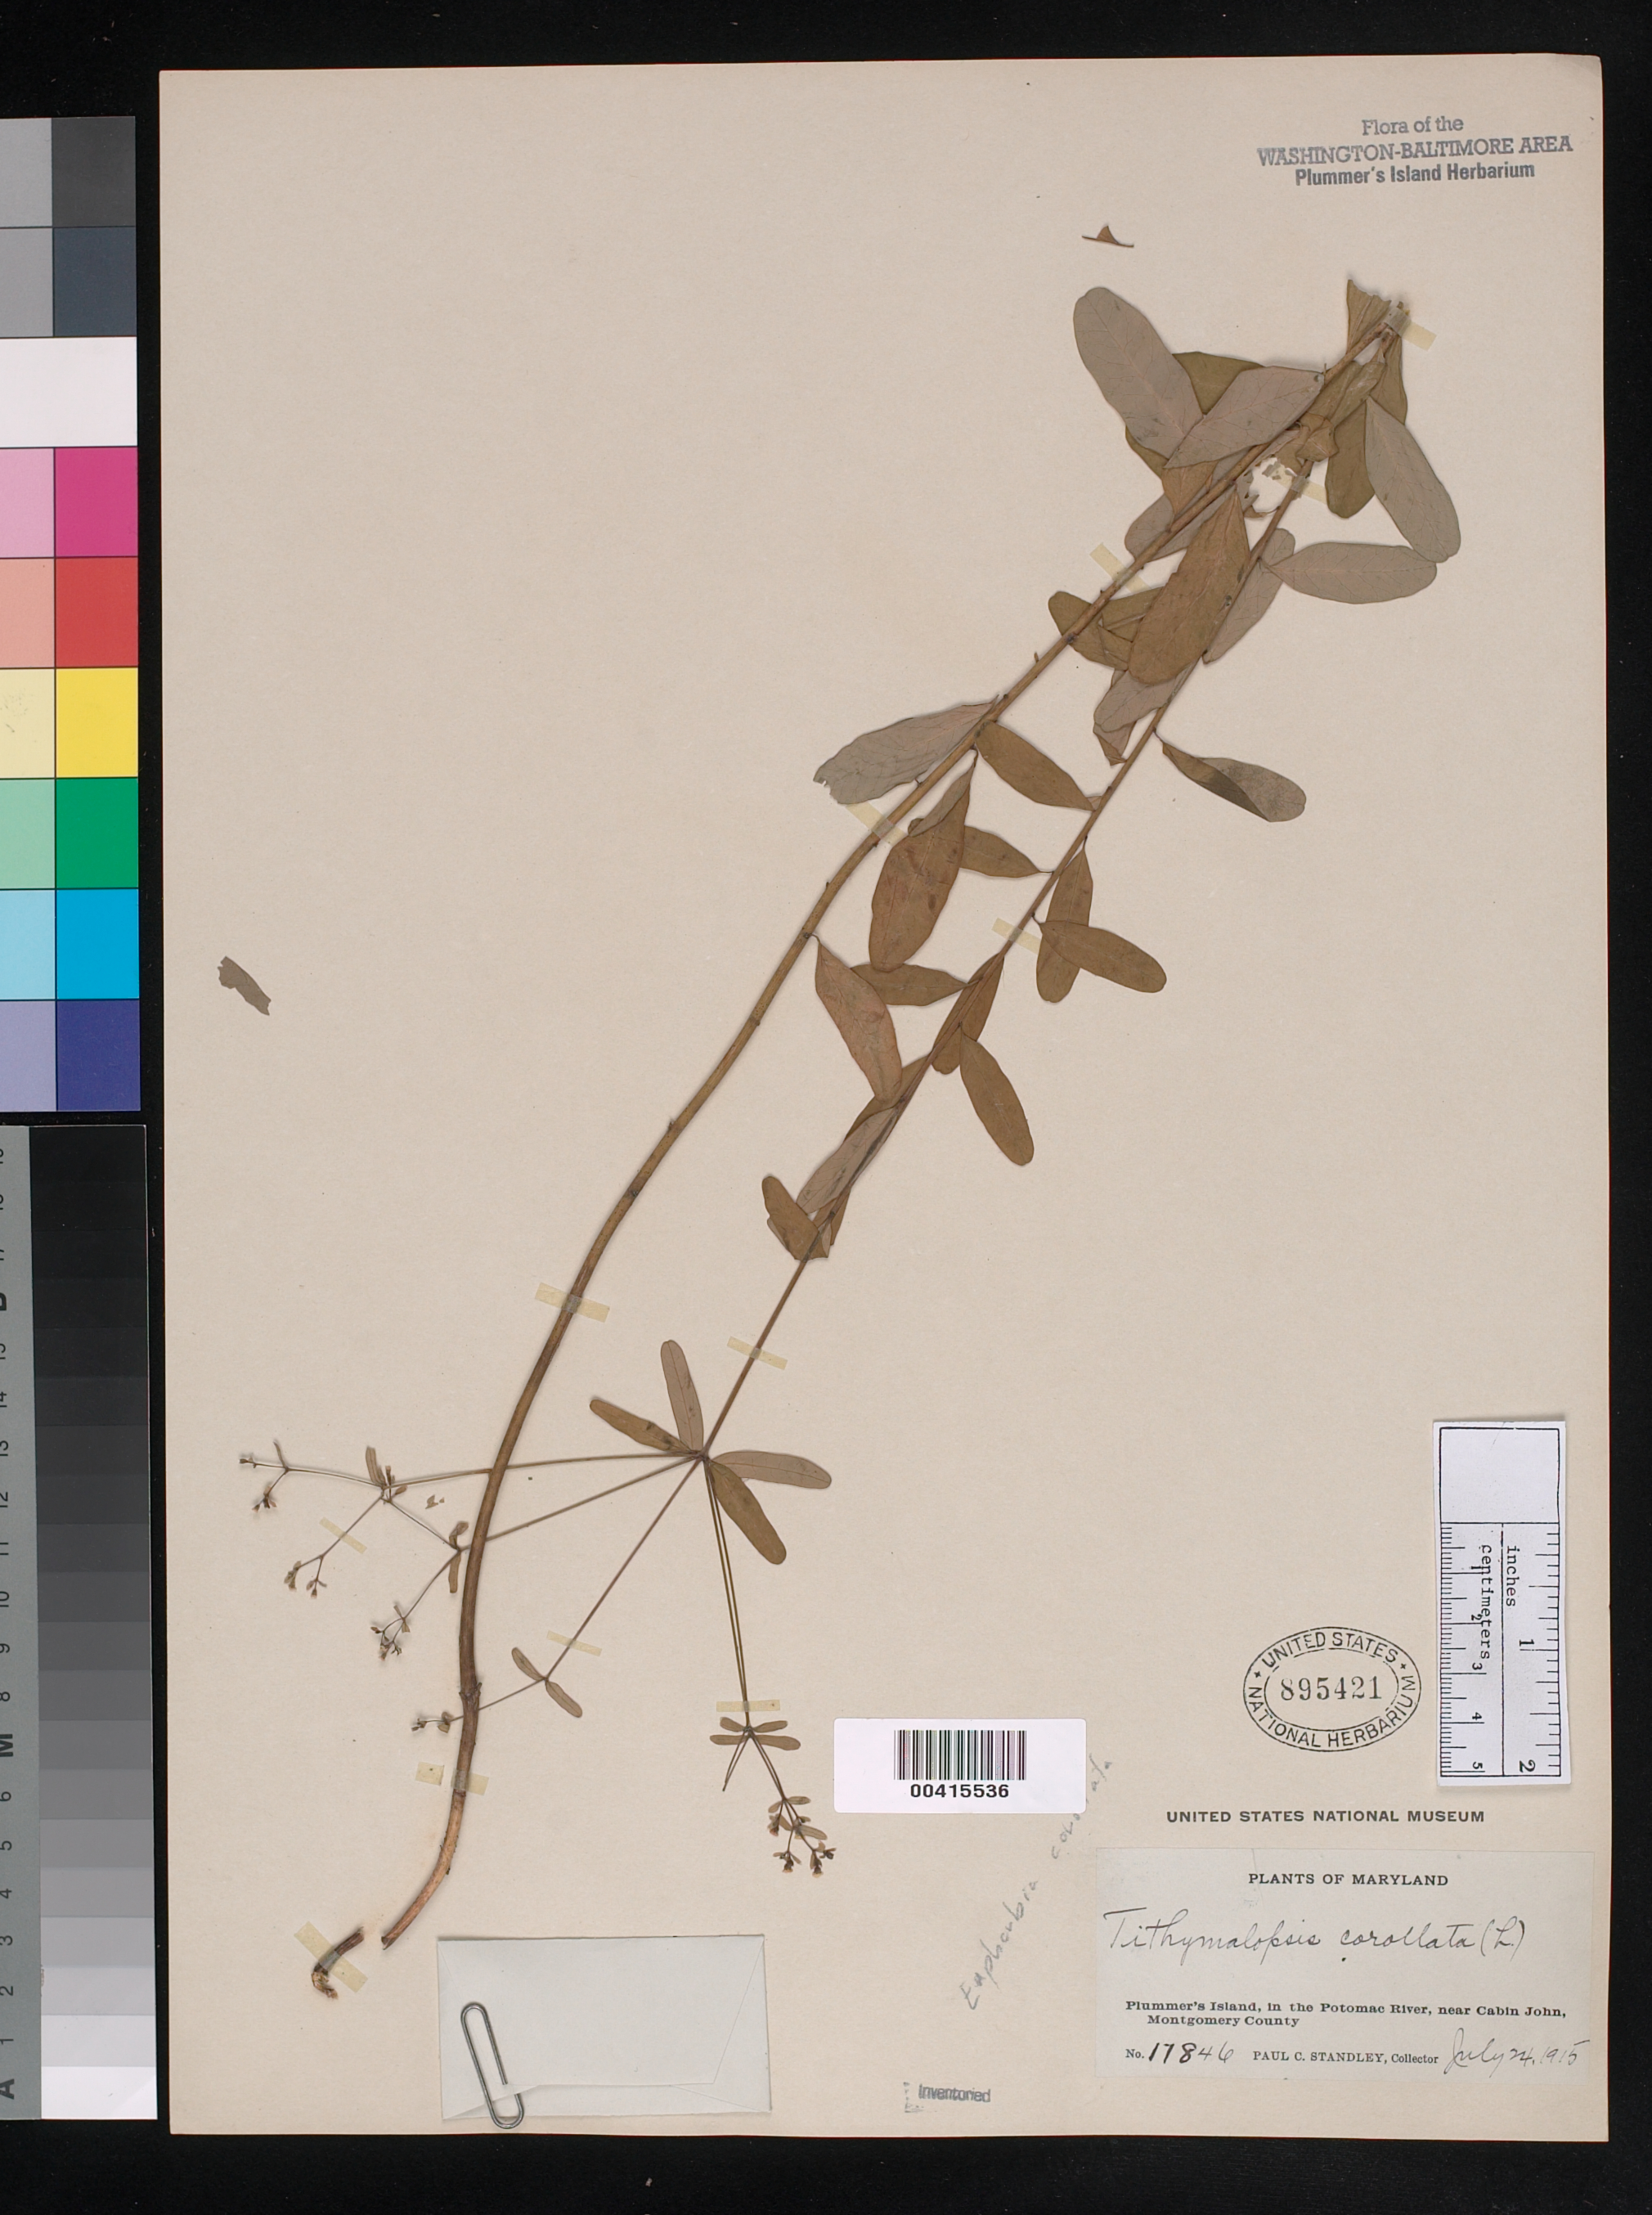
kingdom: Plantae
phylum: Tracheophyta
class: Magnoliopsida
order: Malpighiales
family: Euphorbiaceae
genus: Euphorbia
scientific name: Euphorbia corollata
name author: L.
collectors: P. C. Standley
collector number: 17846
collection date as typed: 24 Jul 1915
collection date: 1915-07-24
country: United States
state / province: Maryland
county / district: Montgomery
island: Plummers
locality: Plummer's Island C. & O. Canal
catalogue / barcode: US 895421